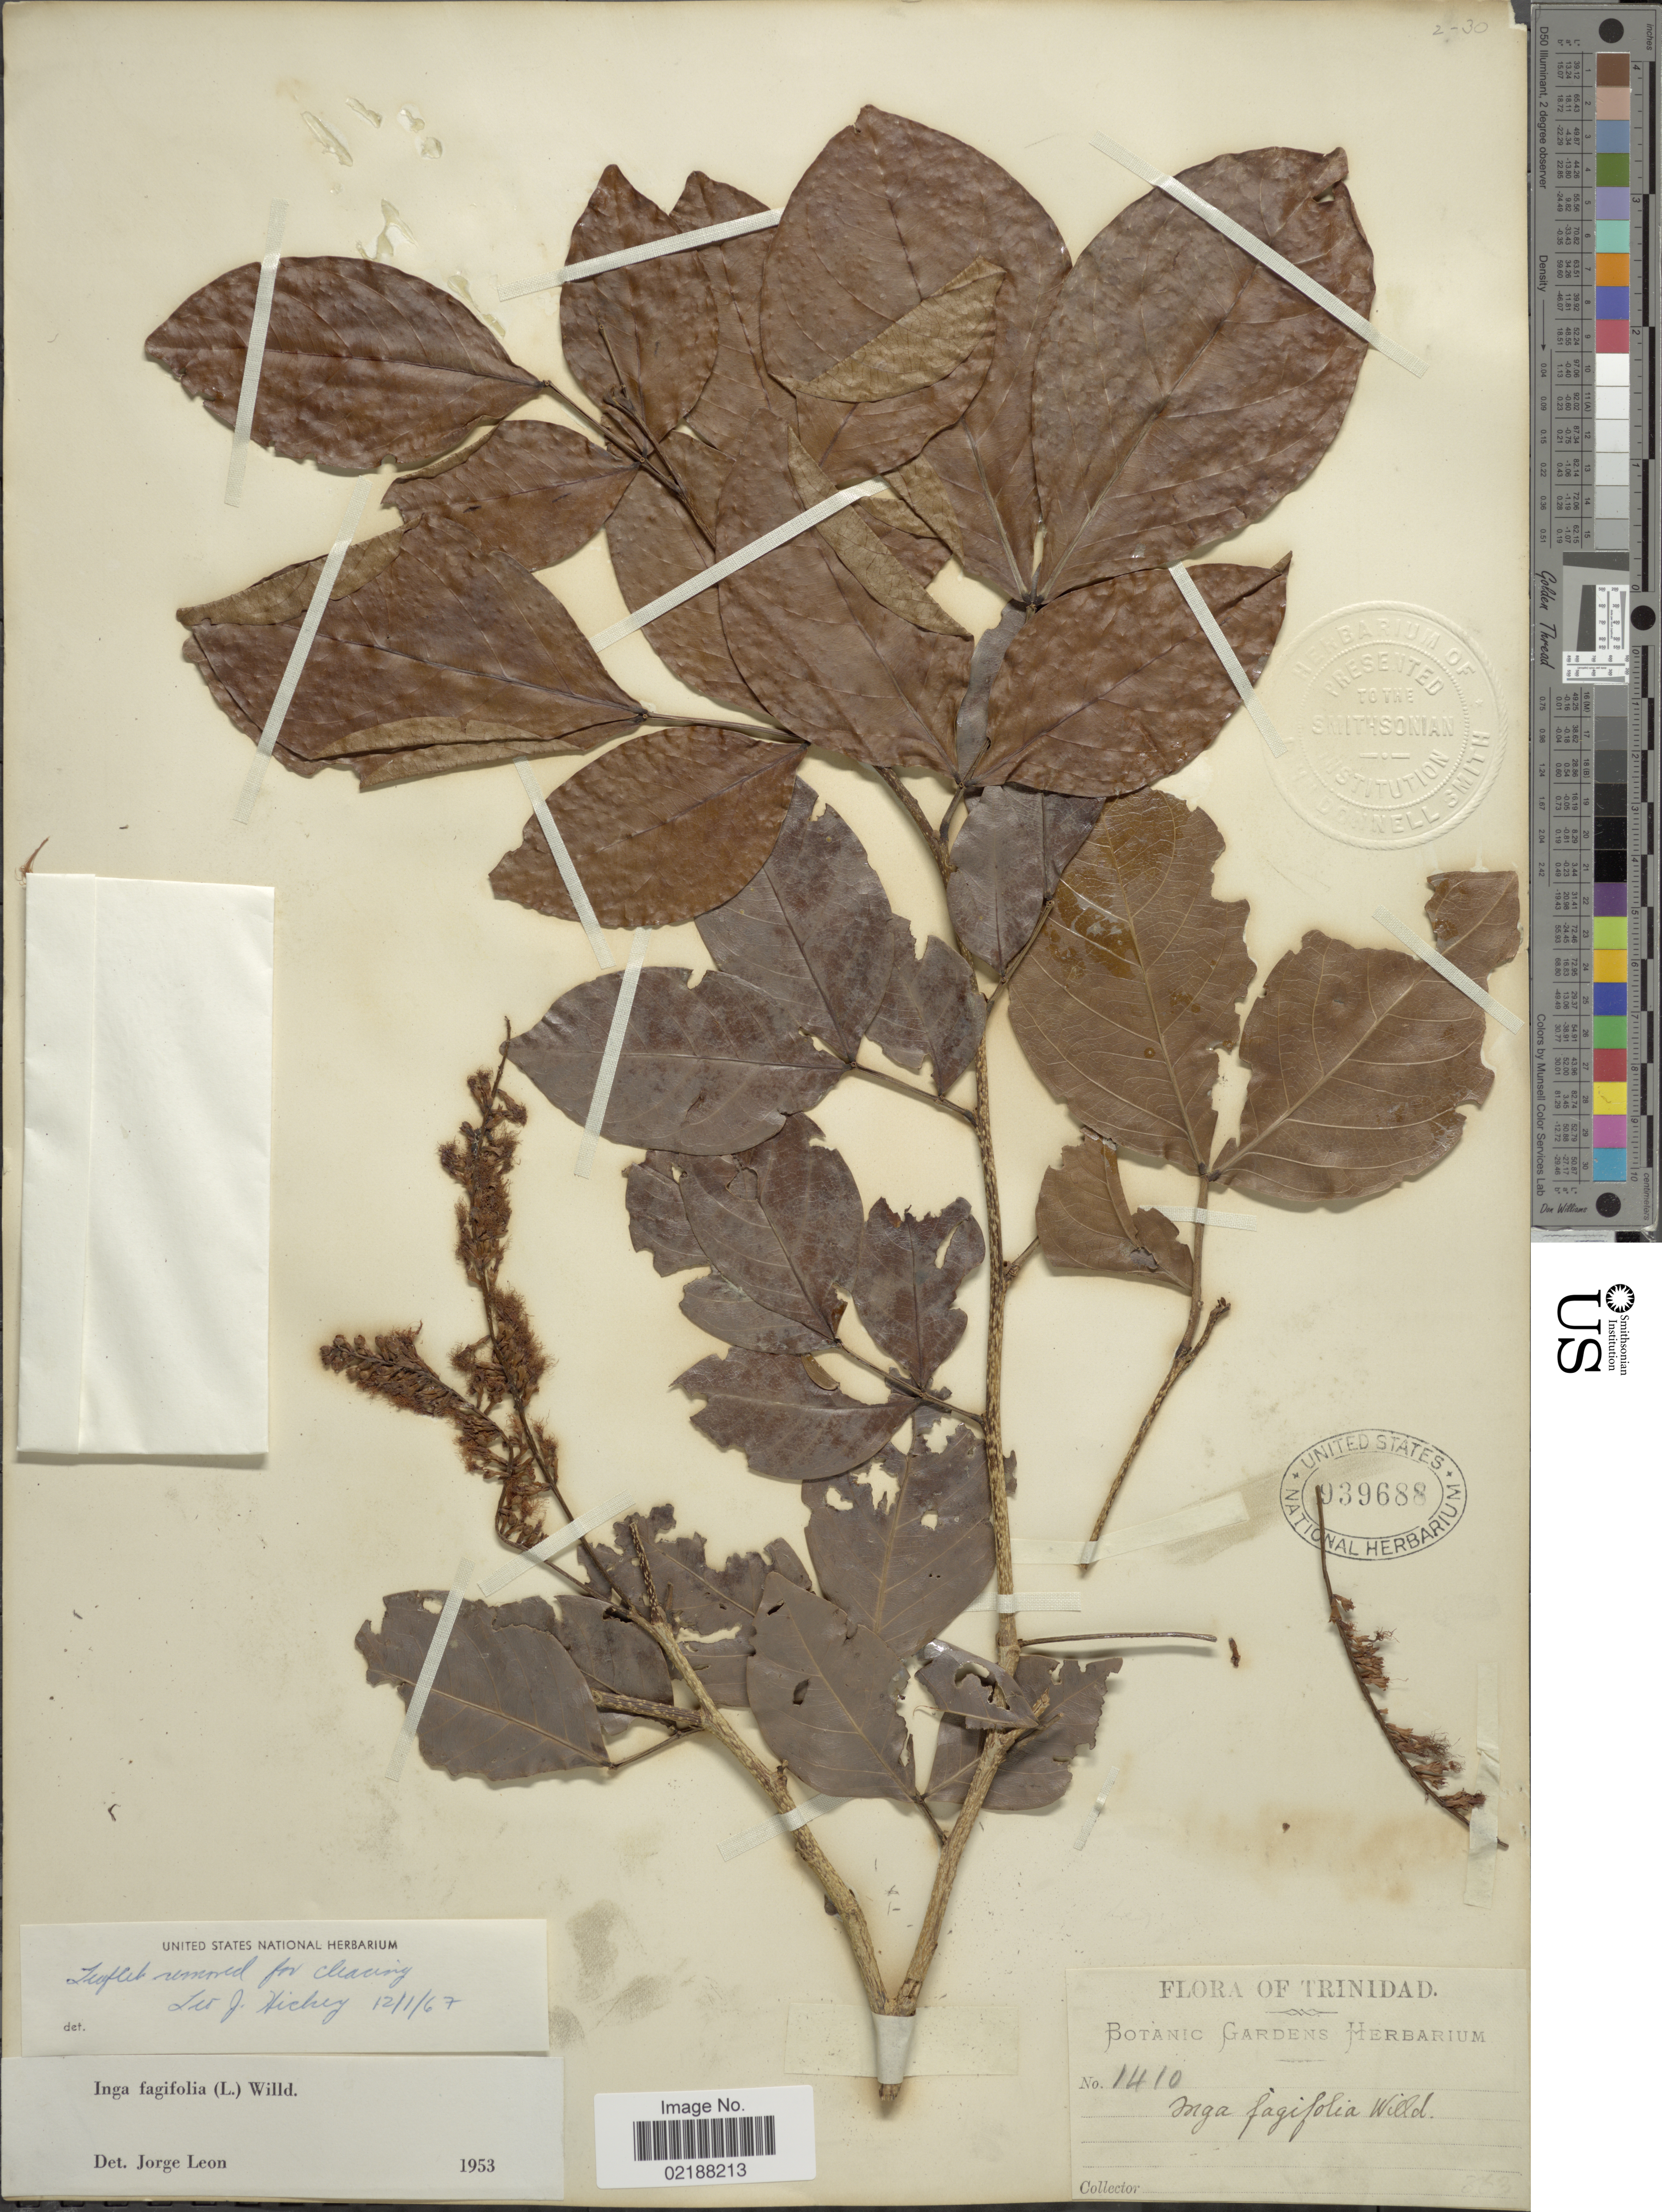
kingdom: Plantae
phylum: Tracheophyta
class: Magnoliopsida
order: Fabales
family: Fabaceae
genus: Inga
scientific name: Inga laurina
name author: (Sw.) Willd.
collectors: Botanic Gardens Herbarium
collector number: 1410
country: Trinidad and Tobago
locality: Trinidad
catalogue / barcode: US 939688